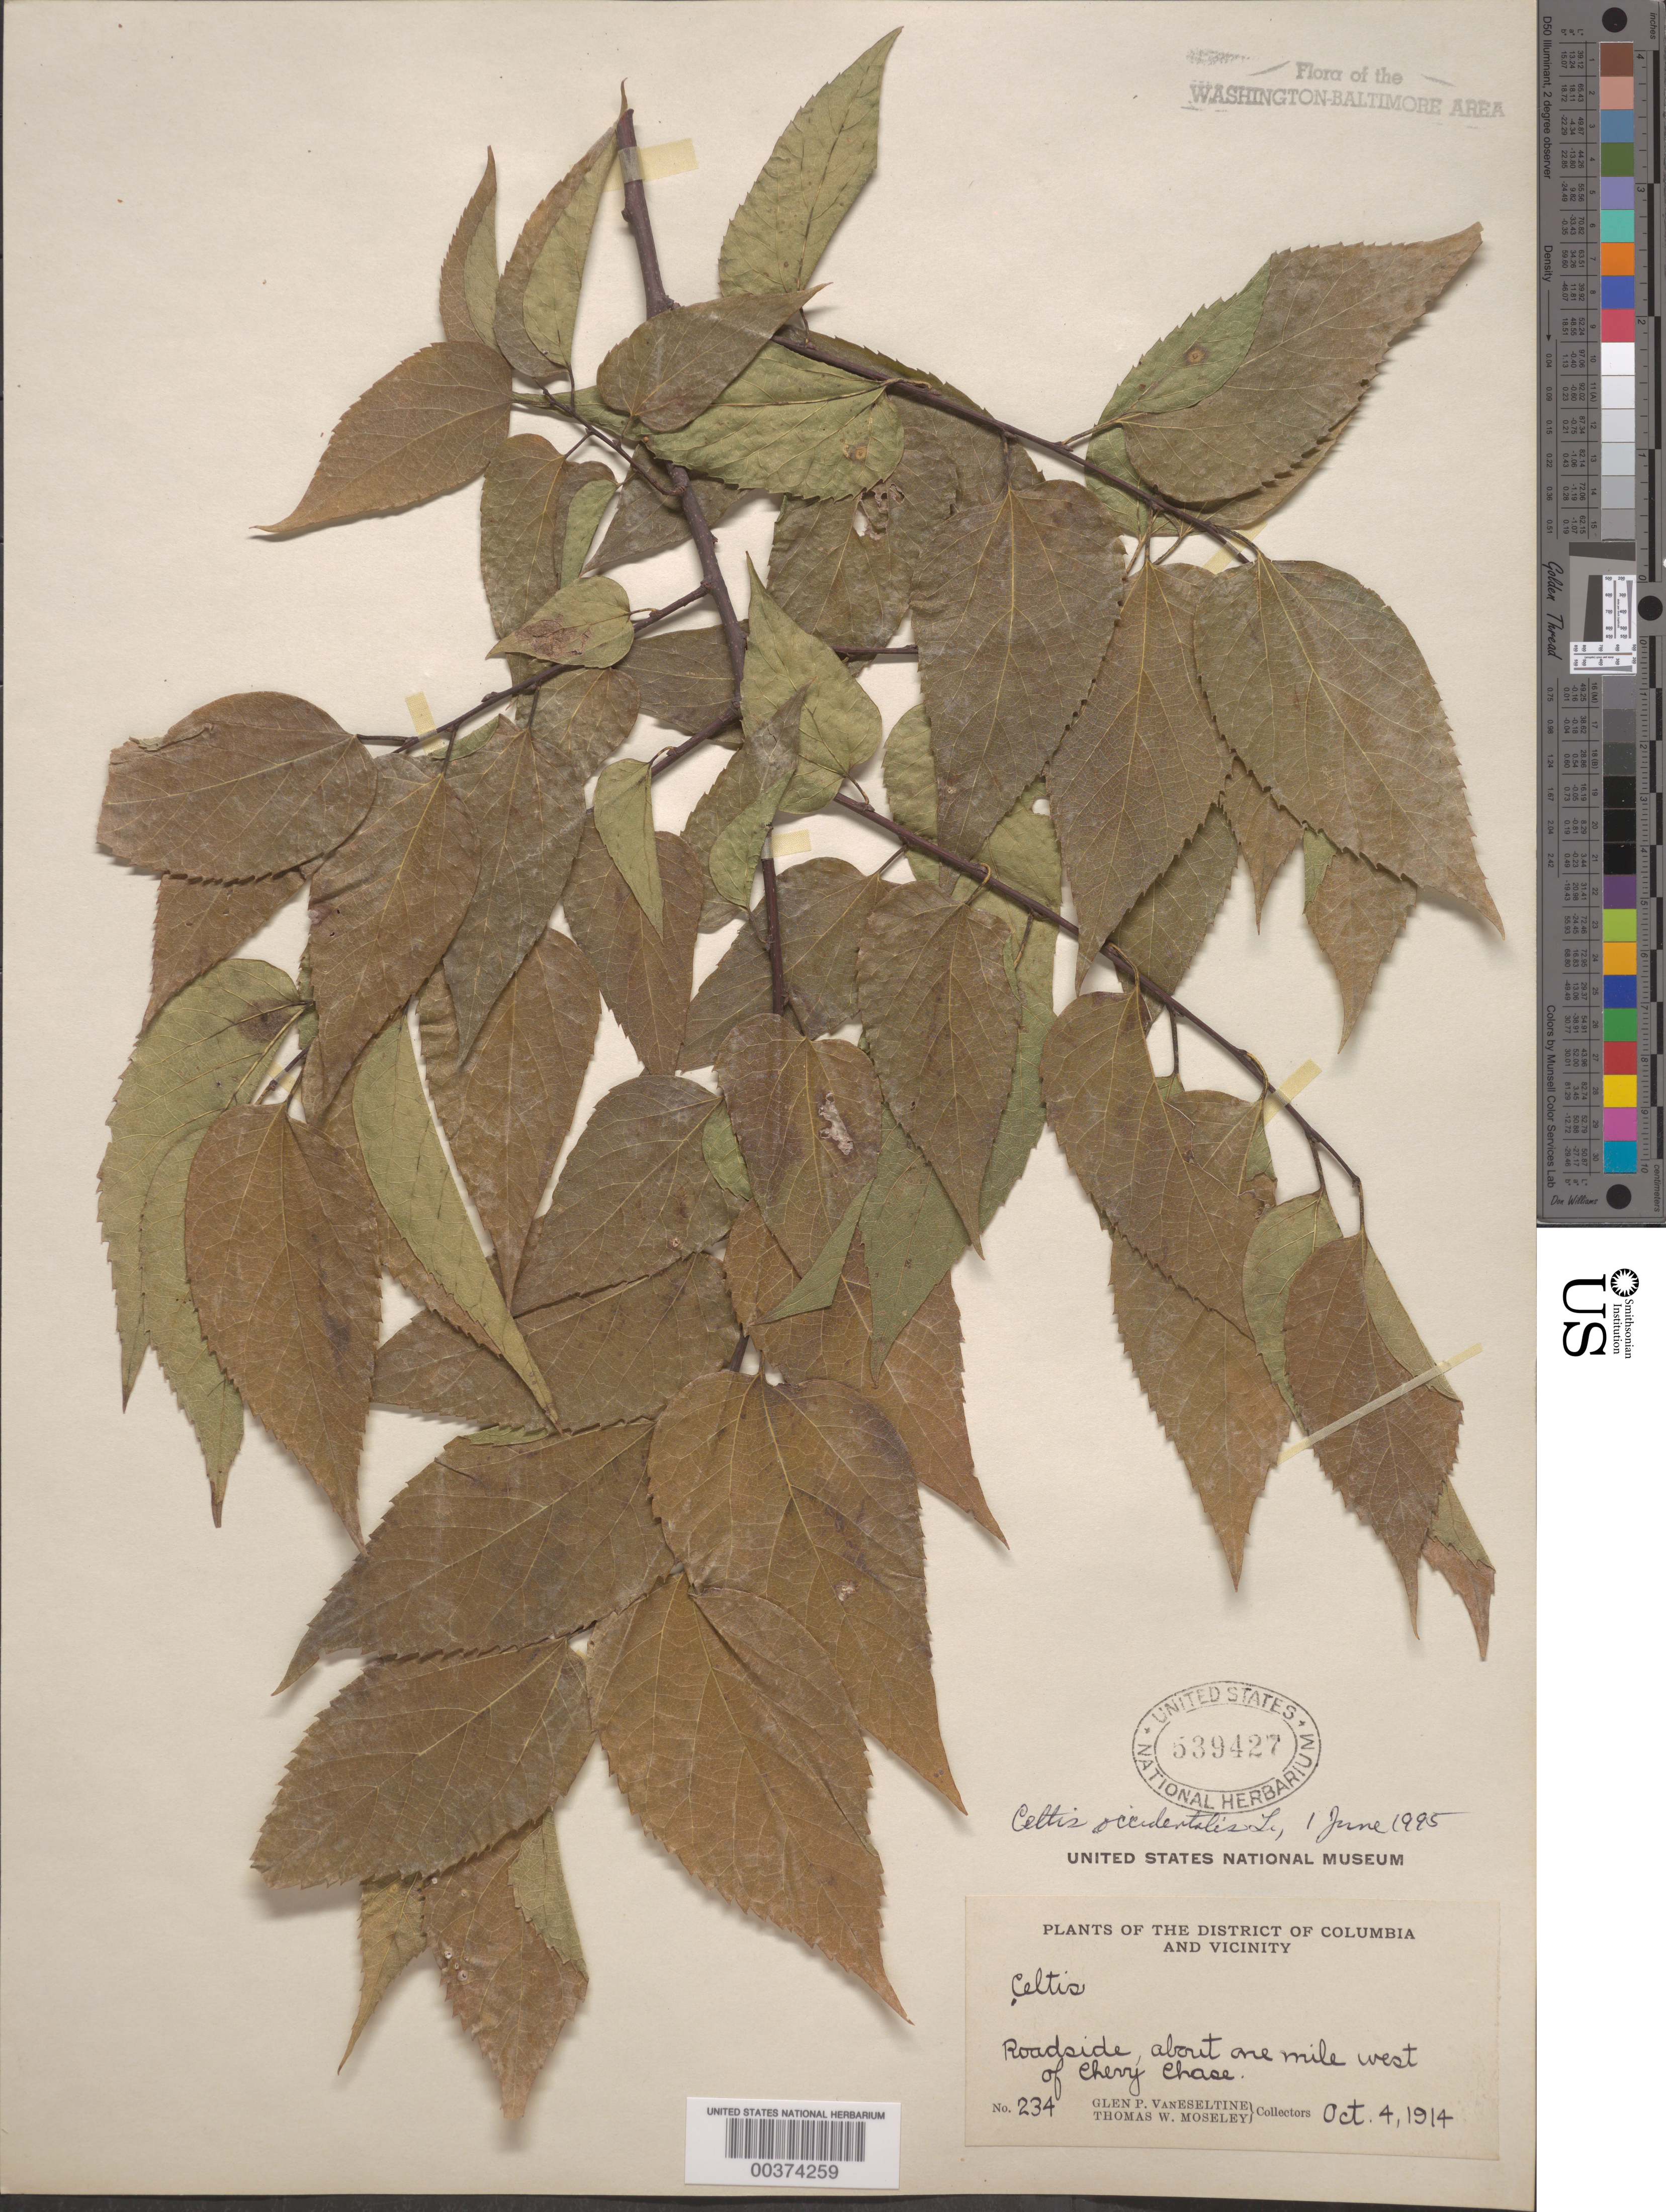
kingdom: Plantae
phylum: Tracheophyta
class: Magnoliopsida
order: Rosales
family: Cannabaceae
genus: Celtis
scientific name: Celtis occidentalis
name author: L.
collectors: G. P. Van Eseltine & T. Moseley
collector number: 234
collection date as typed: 04 Oct 1914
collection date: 1914-10-04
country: United States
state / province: Maryland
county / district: Montgomery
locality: West of Chevy Chase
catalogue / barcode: US 539427